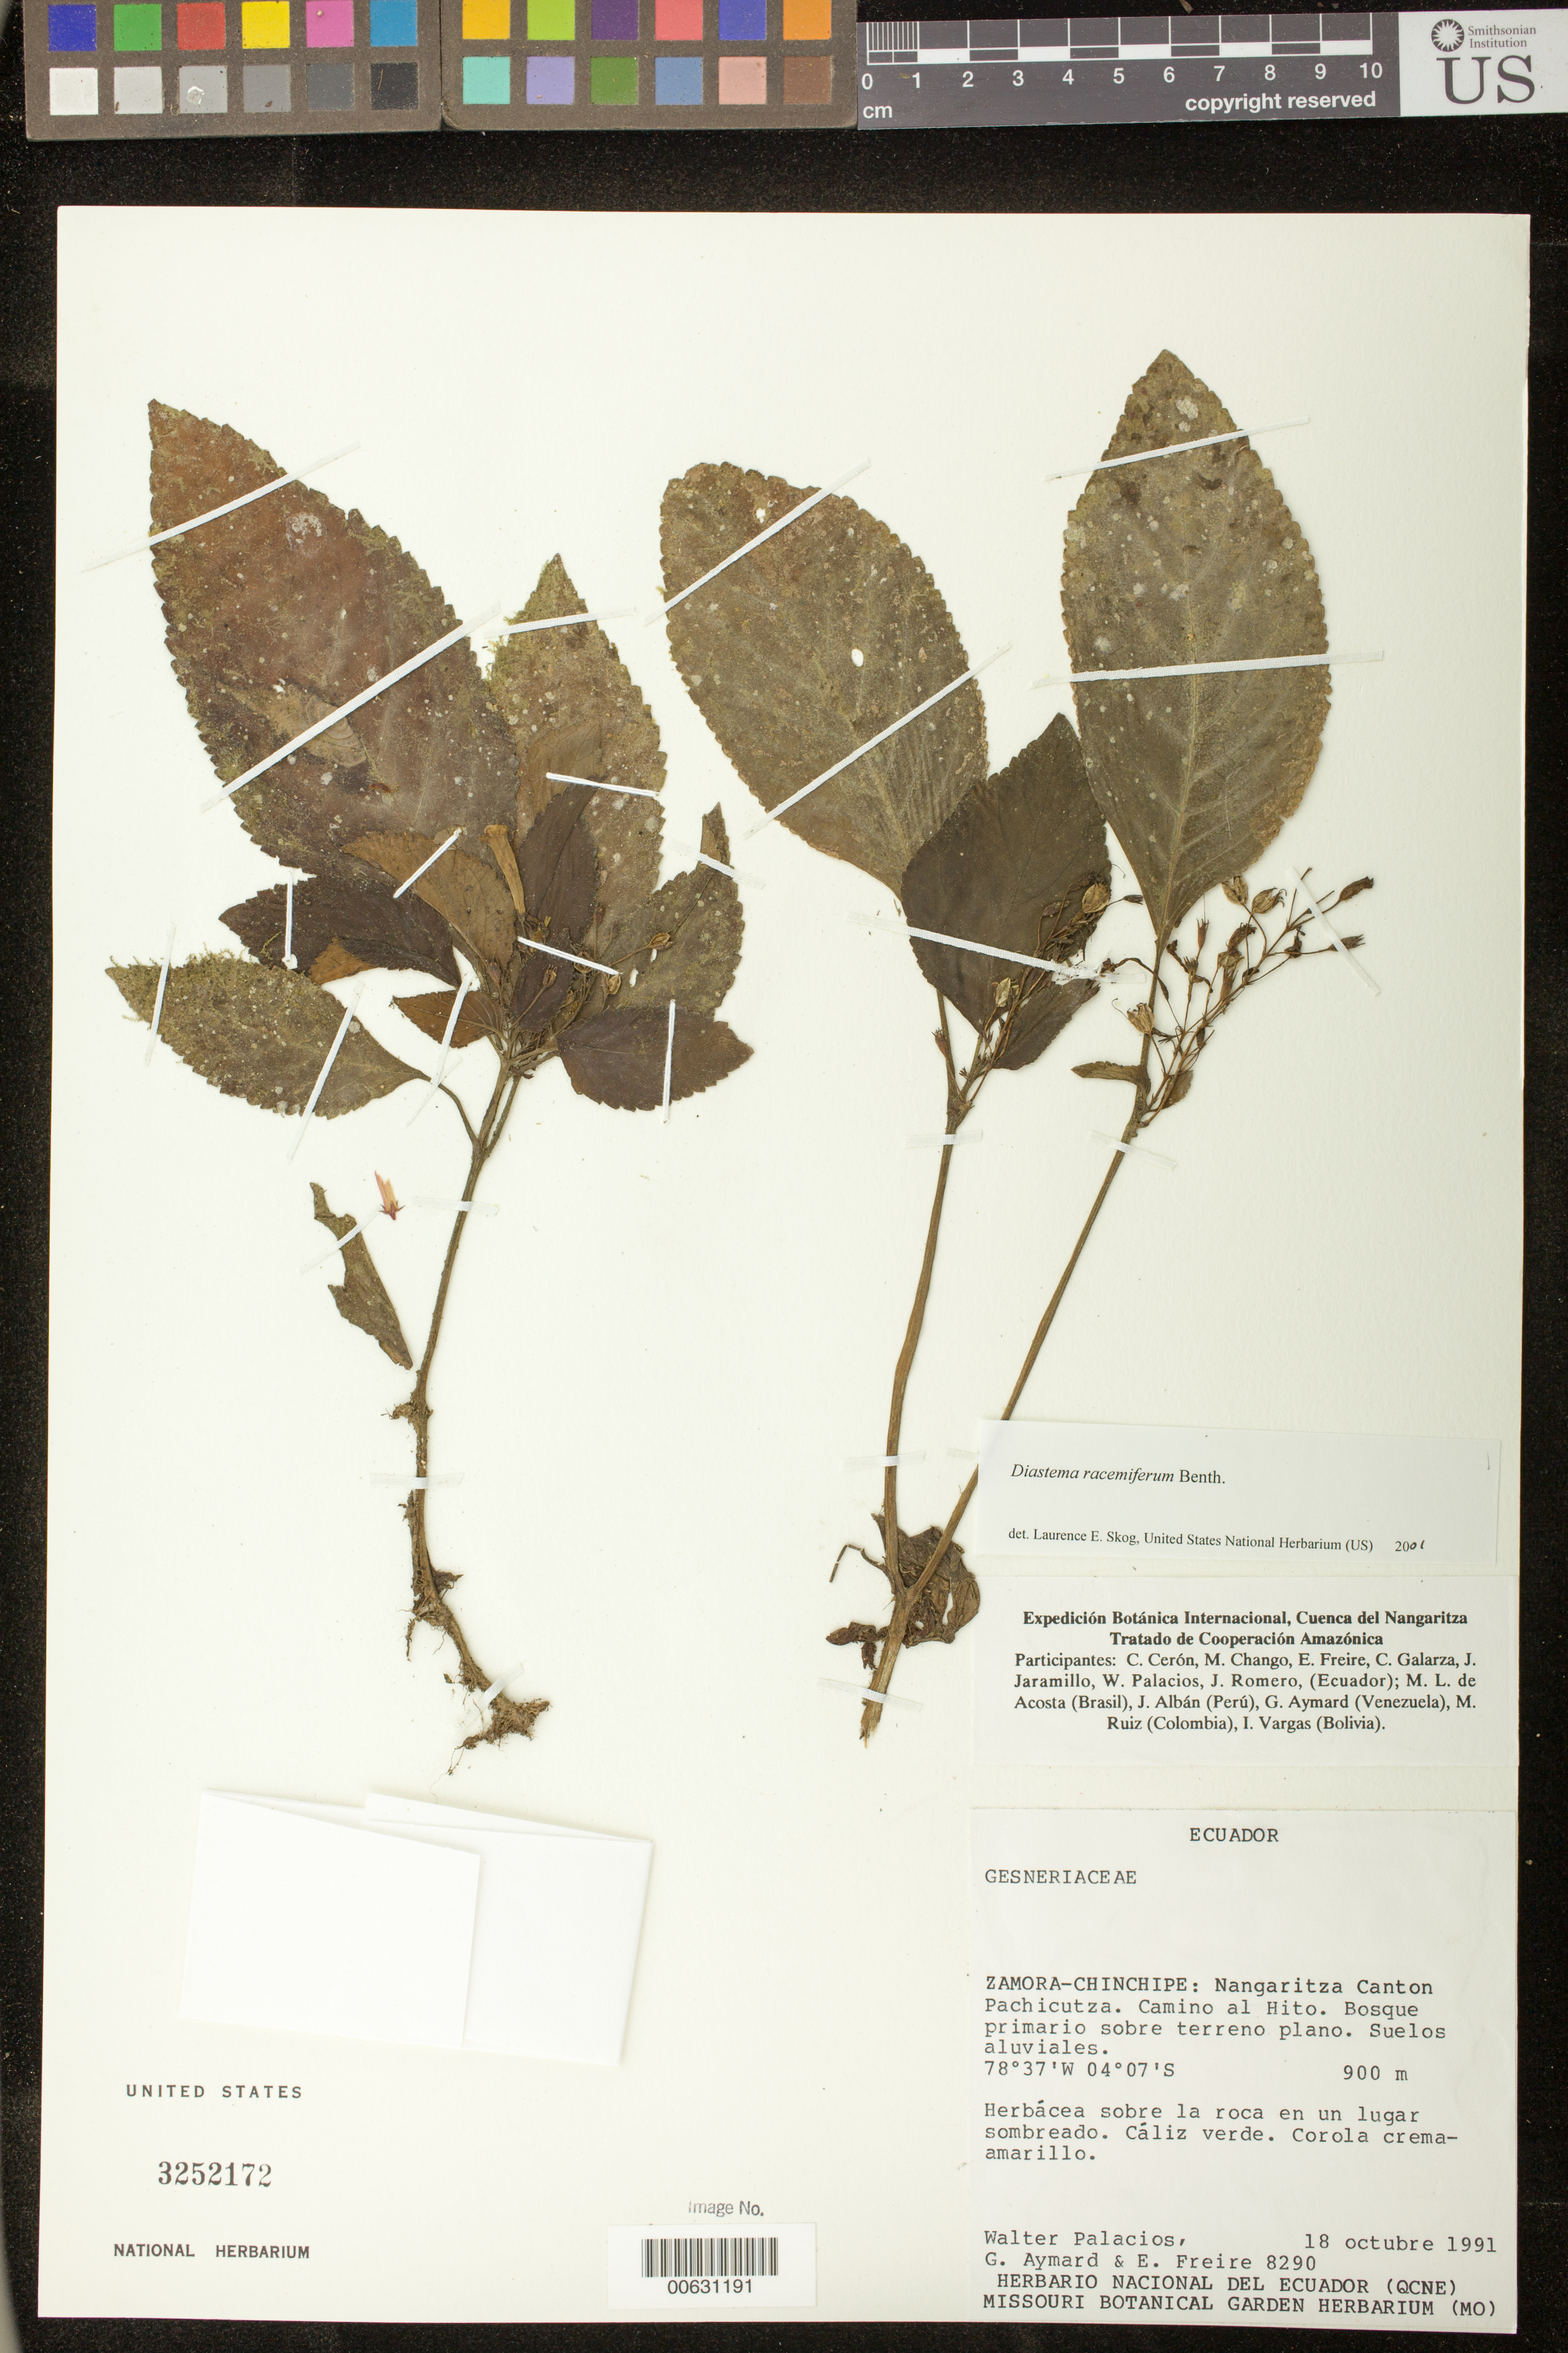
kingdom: Plantae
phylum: Tracheophyta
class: Magnoliopsida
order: Lamiales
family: Gesneriaceae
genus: Diastema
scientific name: Diastema racemiferum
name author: Benth.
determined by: Clark, J. L., (SEL), The Marie Selby Botanical Garden (UNITED STATES)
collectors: W. Palacios, G. A. Aymard & E. Freire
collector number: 8290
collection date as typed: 18 Oct 1991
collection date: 1991-10-18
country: Ecuador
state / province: Zamora-Chinchipe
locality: Nangaritza Canton, Pachicutza, camino al Hito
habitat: bosque primario sobre terreno plano, suelos aluviales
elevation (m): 900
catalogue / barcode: US 3252172